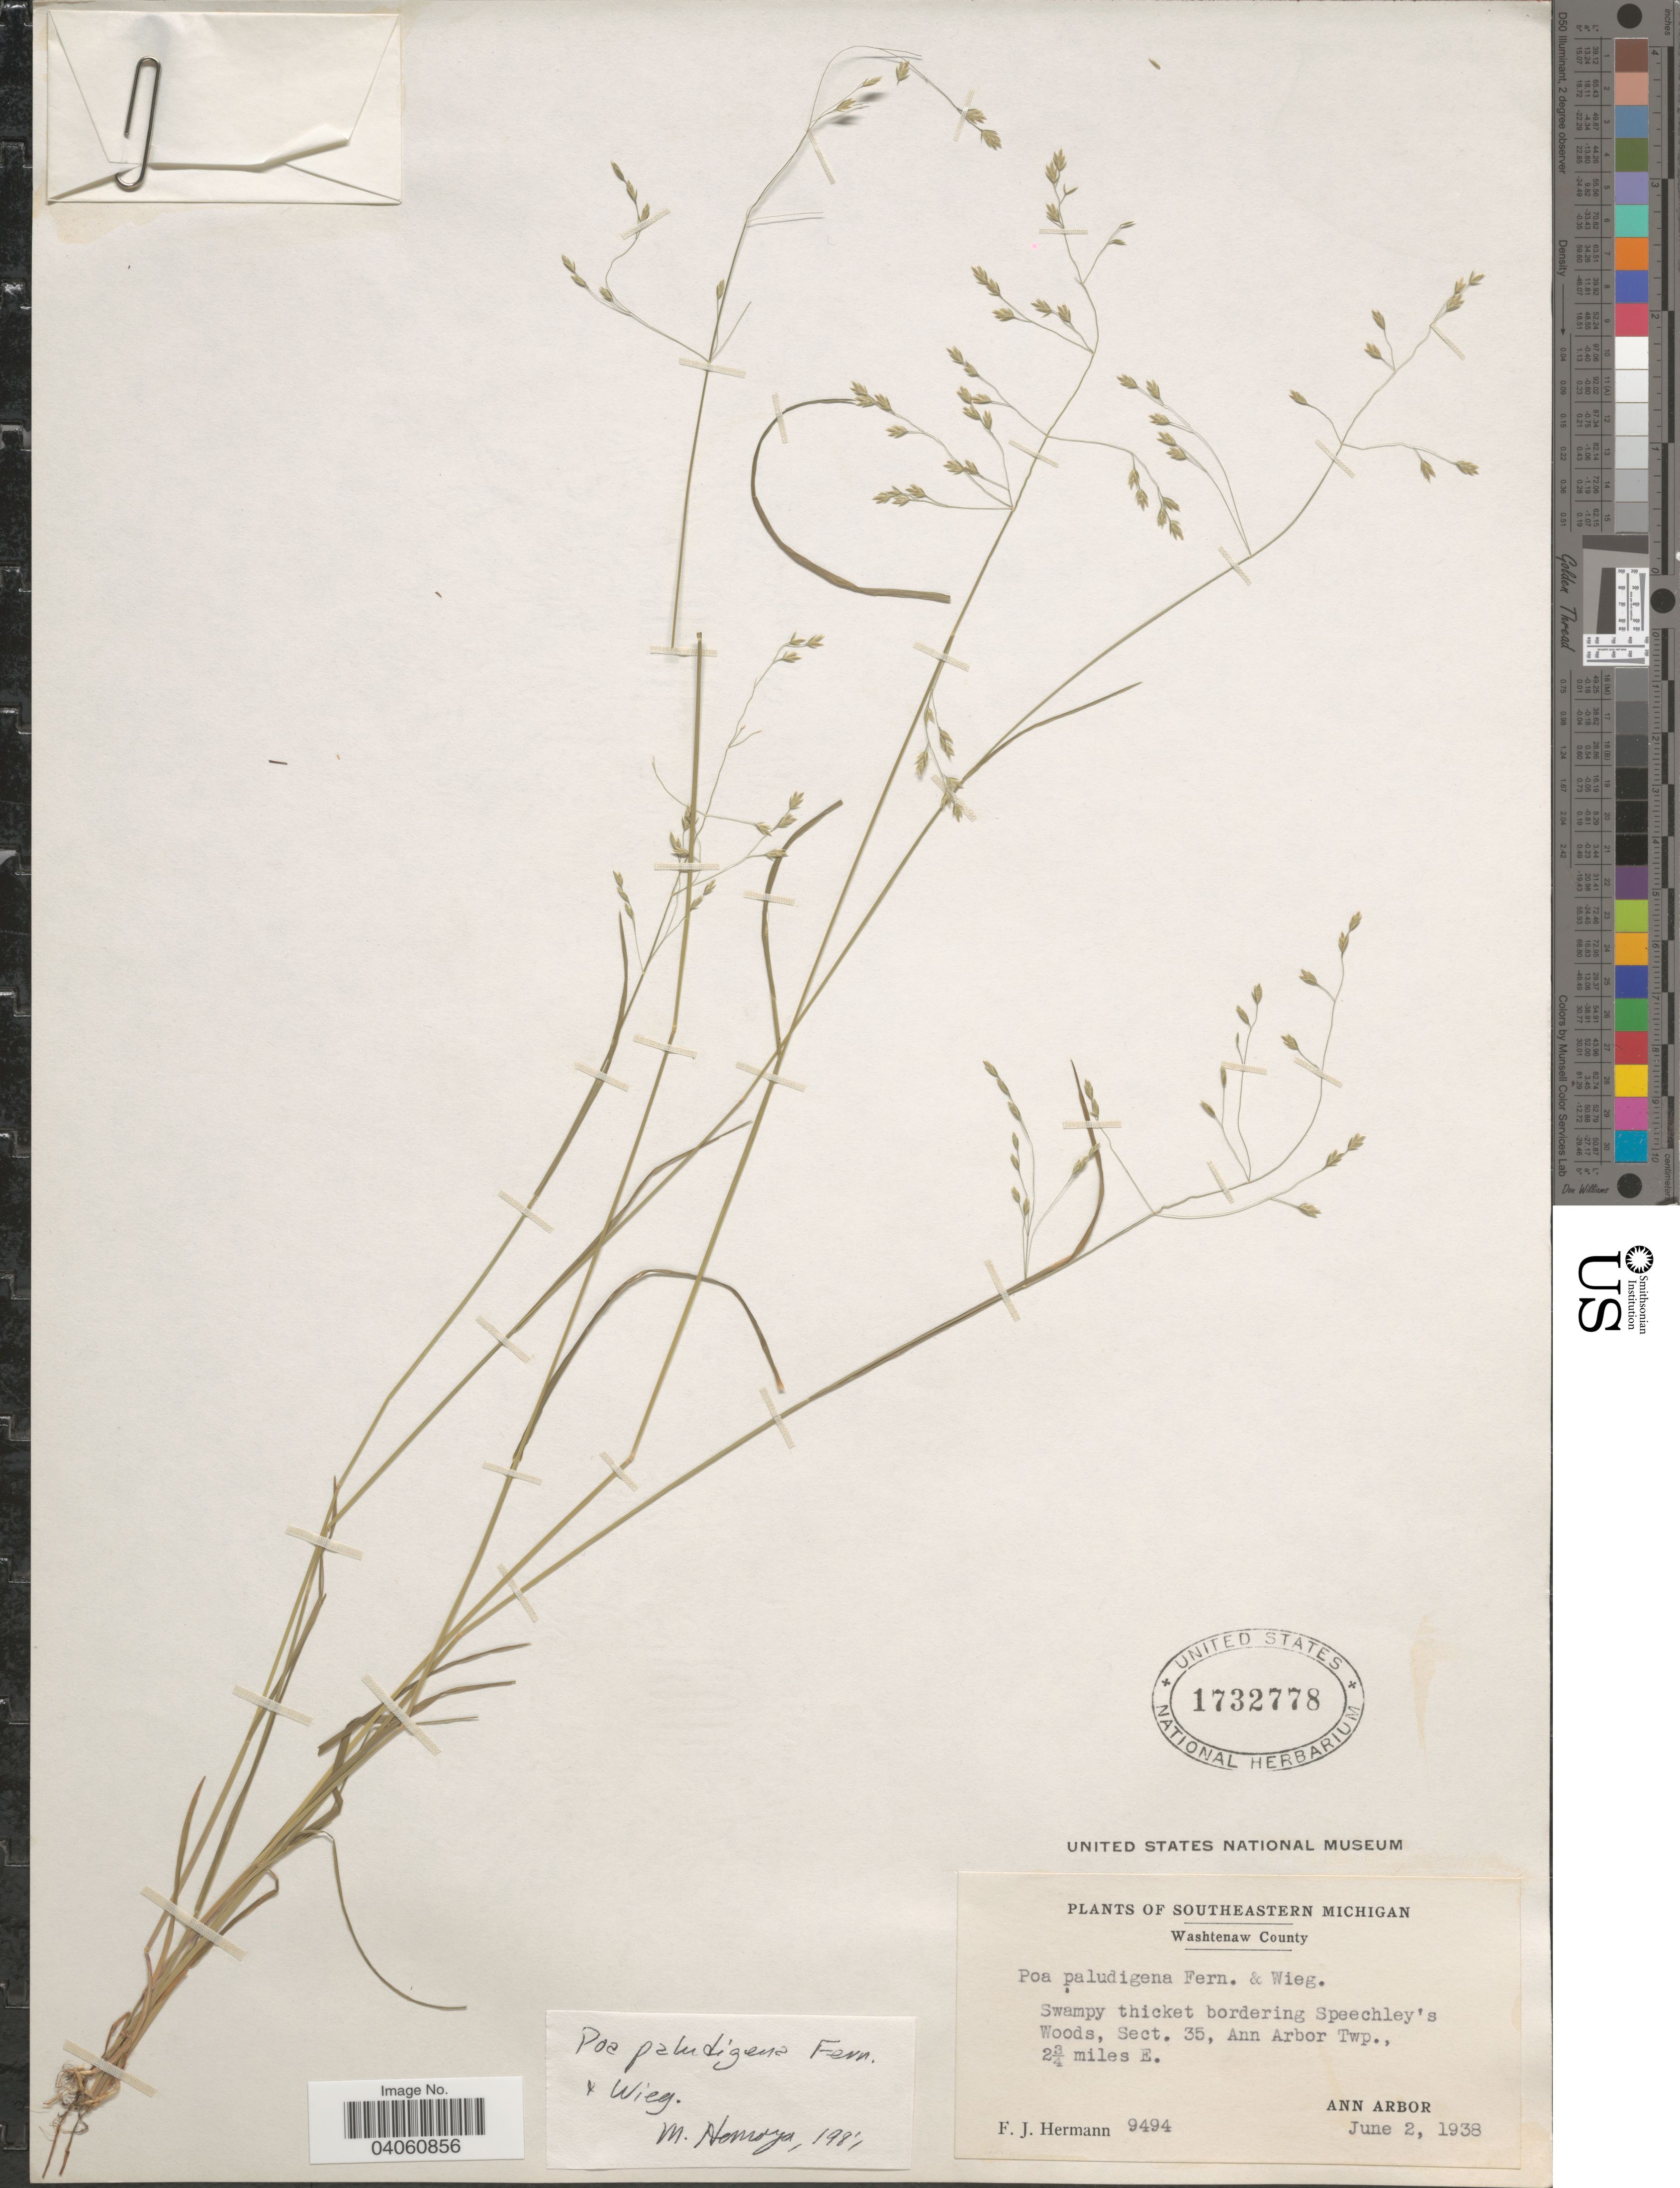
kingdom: Plantae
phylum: Tracheophyta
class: Liliopsida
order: Poales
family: Poaceae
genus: Poa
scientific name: Poa paludigena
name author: Fernald & Wiegand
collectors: F. J. Hermann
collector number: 9494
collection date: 1938-06-02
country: United States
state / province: Michigan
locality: Southeastern Michigan. Washtenaw County. Speechley's Woods, Sect. 35, Ann Arbor Twp., 2¾ miles SE. Ann Arbor.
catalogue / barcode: US 1732778